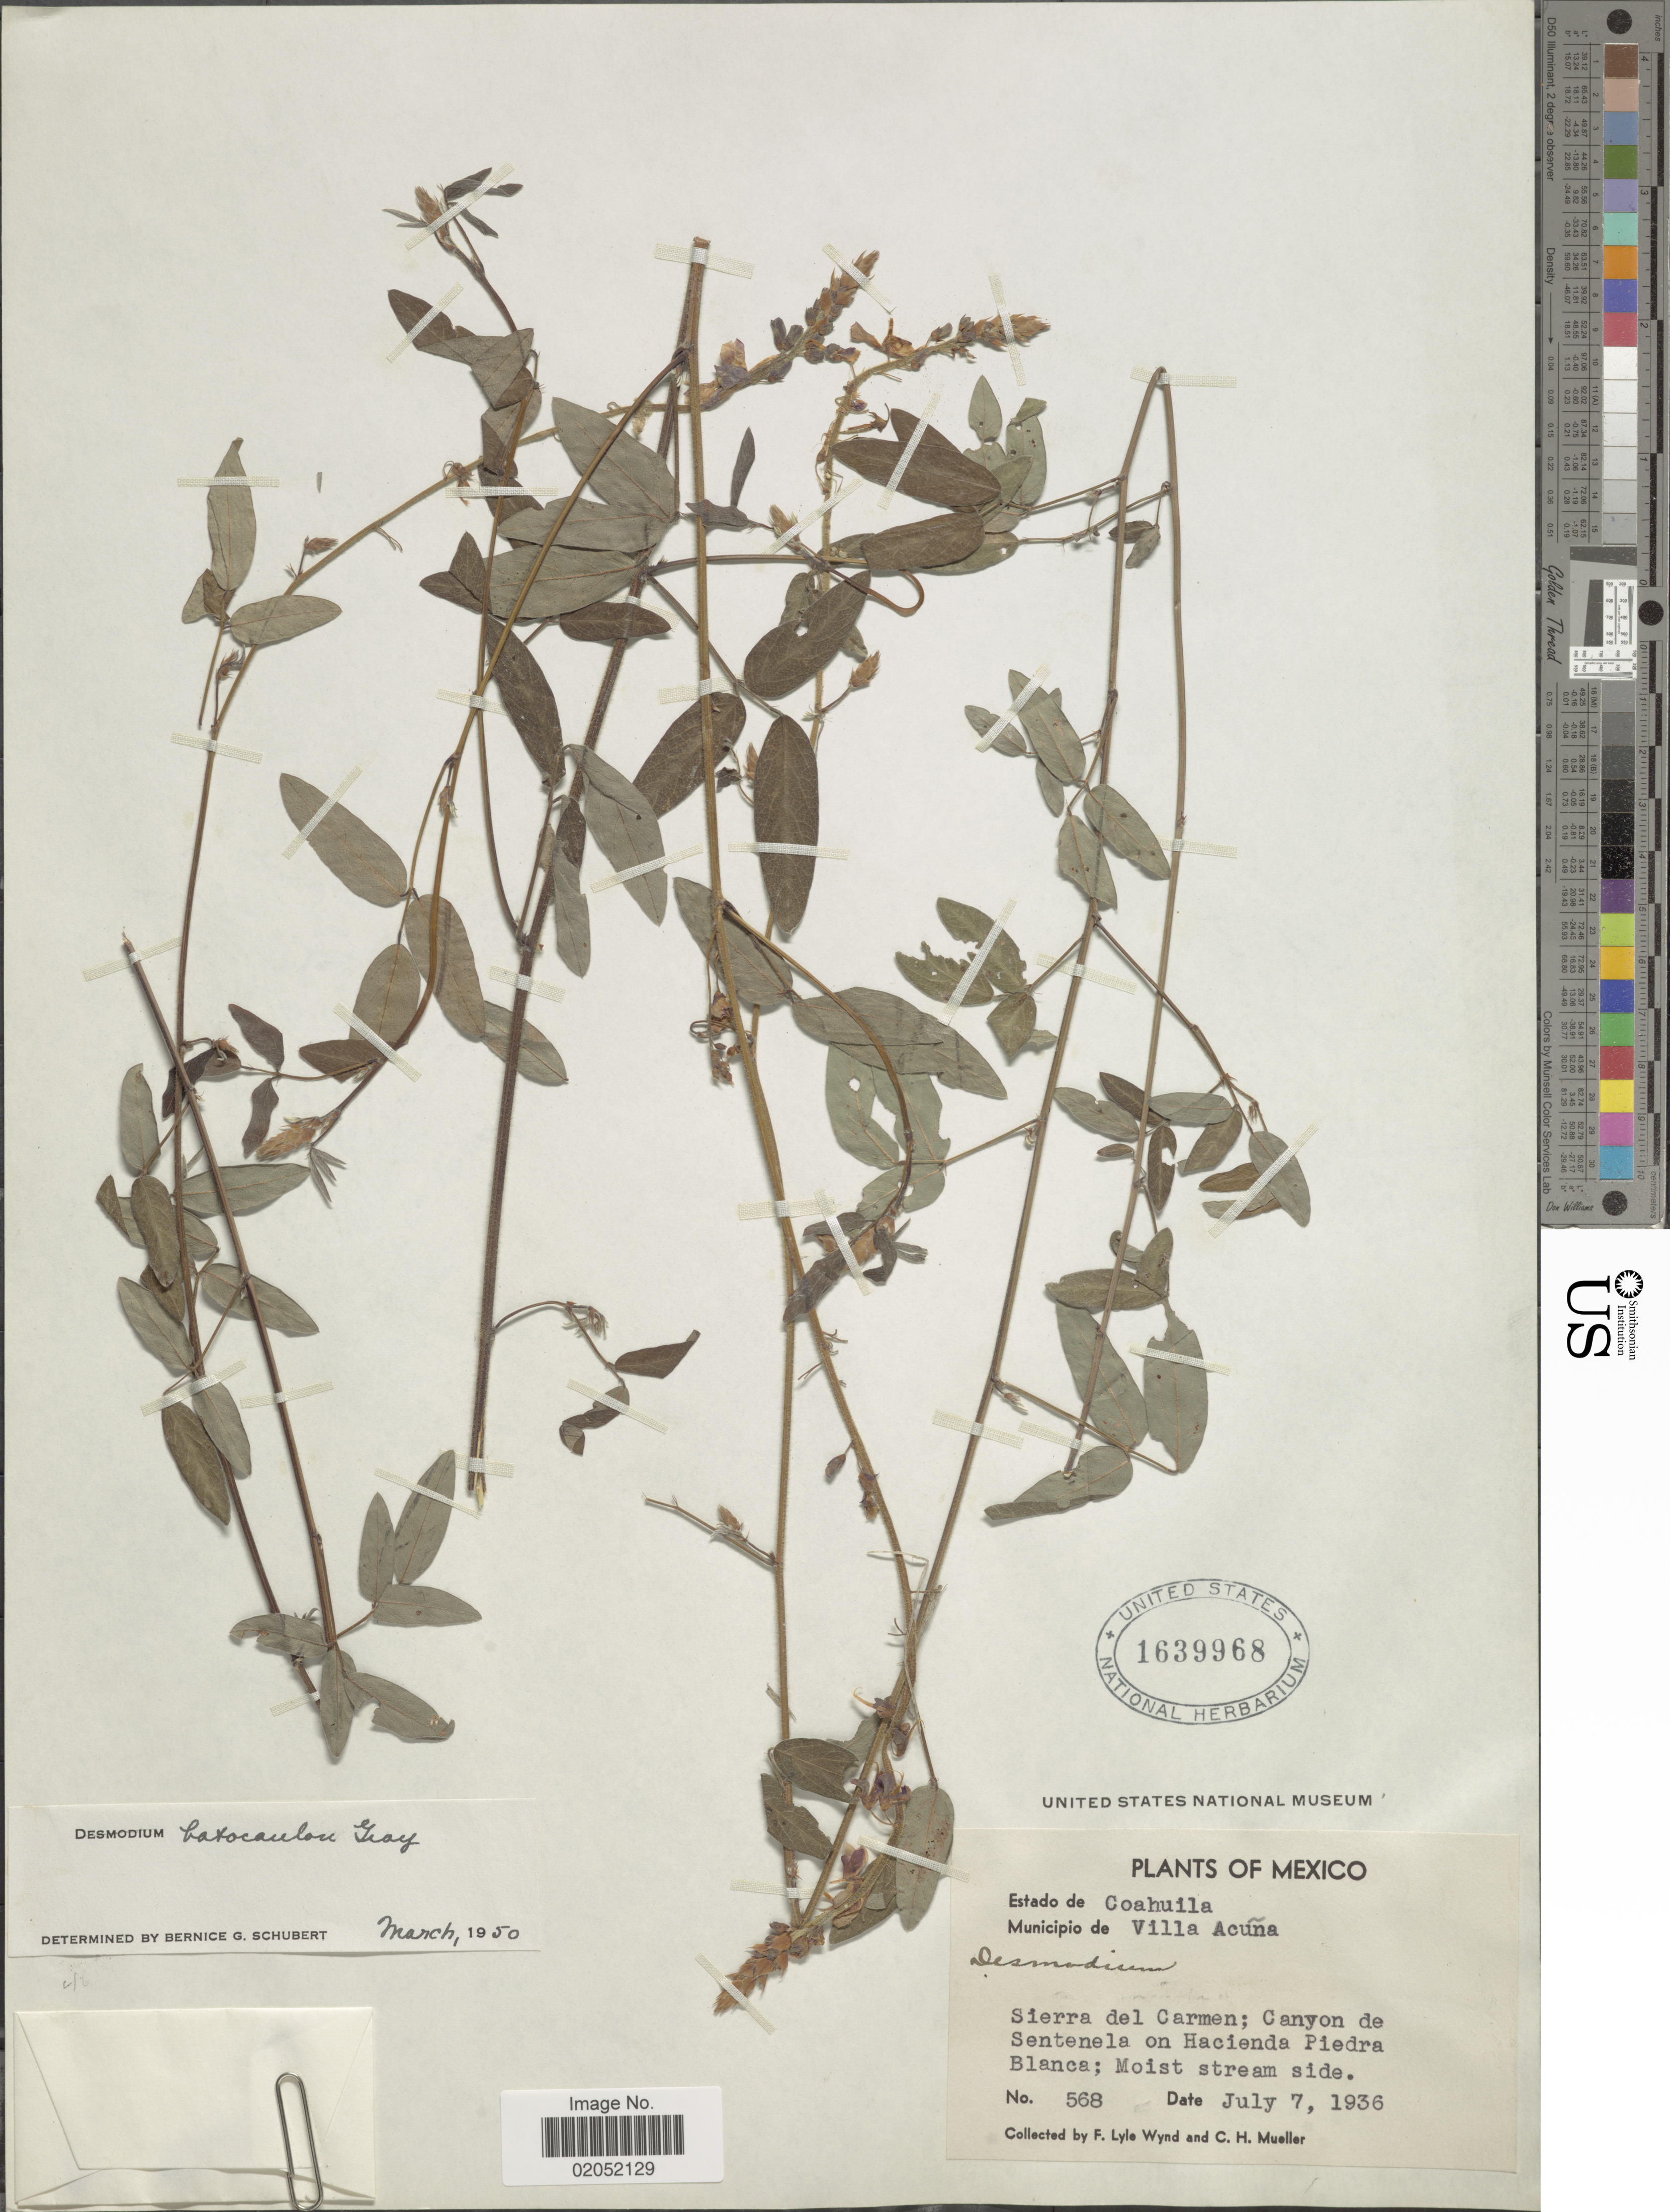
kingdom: Plantae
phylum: Tracheophyta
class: Magnoliopsida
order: Fabales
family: Fabaceae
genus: Desmodium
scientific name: Desmodium batocaulon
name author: A. Gray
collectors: F. L. Wynd & C. H. Mueller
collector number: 568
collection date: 1936-07-07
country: Mexico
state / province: Coahuila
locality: Municipio de Villa Acuna, Sierra del Carmen, Canyon de Sentenela on Hacienda Piedra Blanca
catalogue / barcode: US 1639968